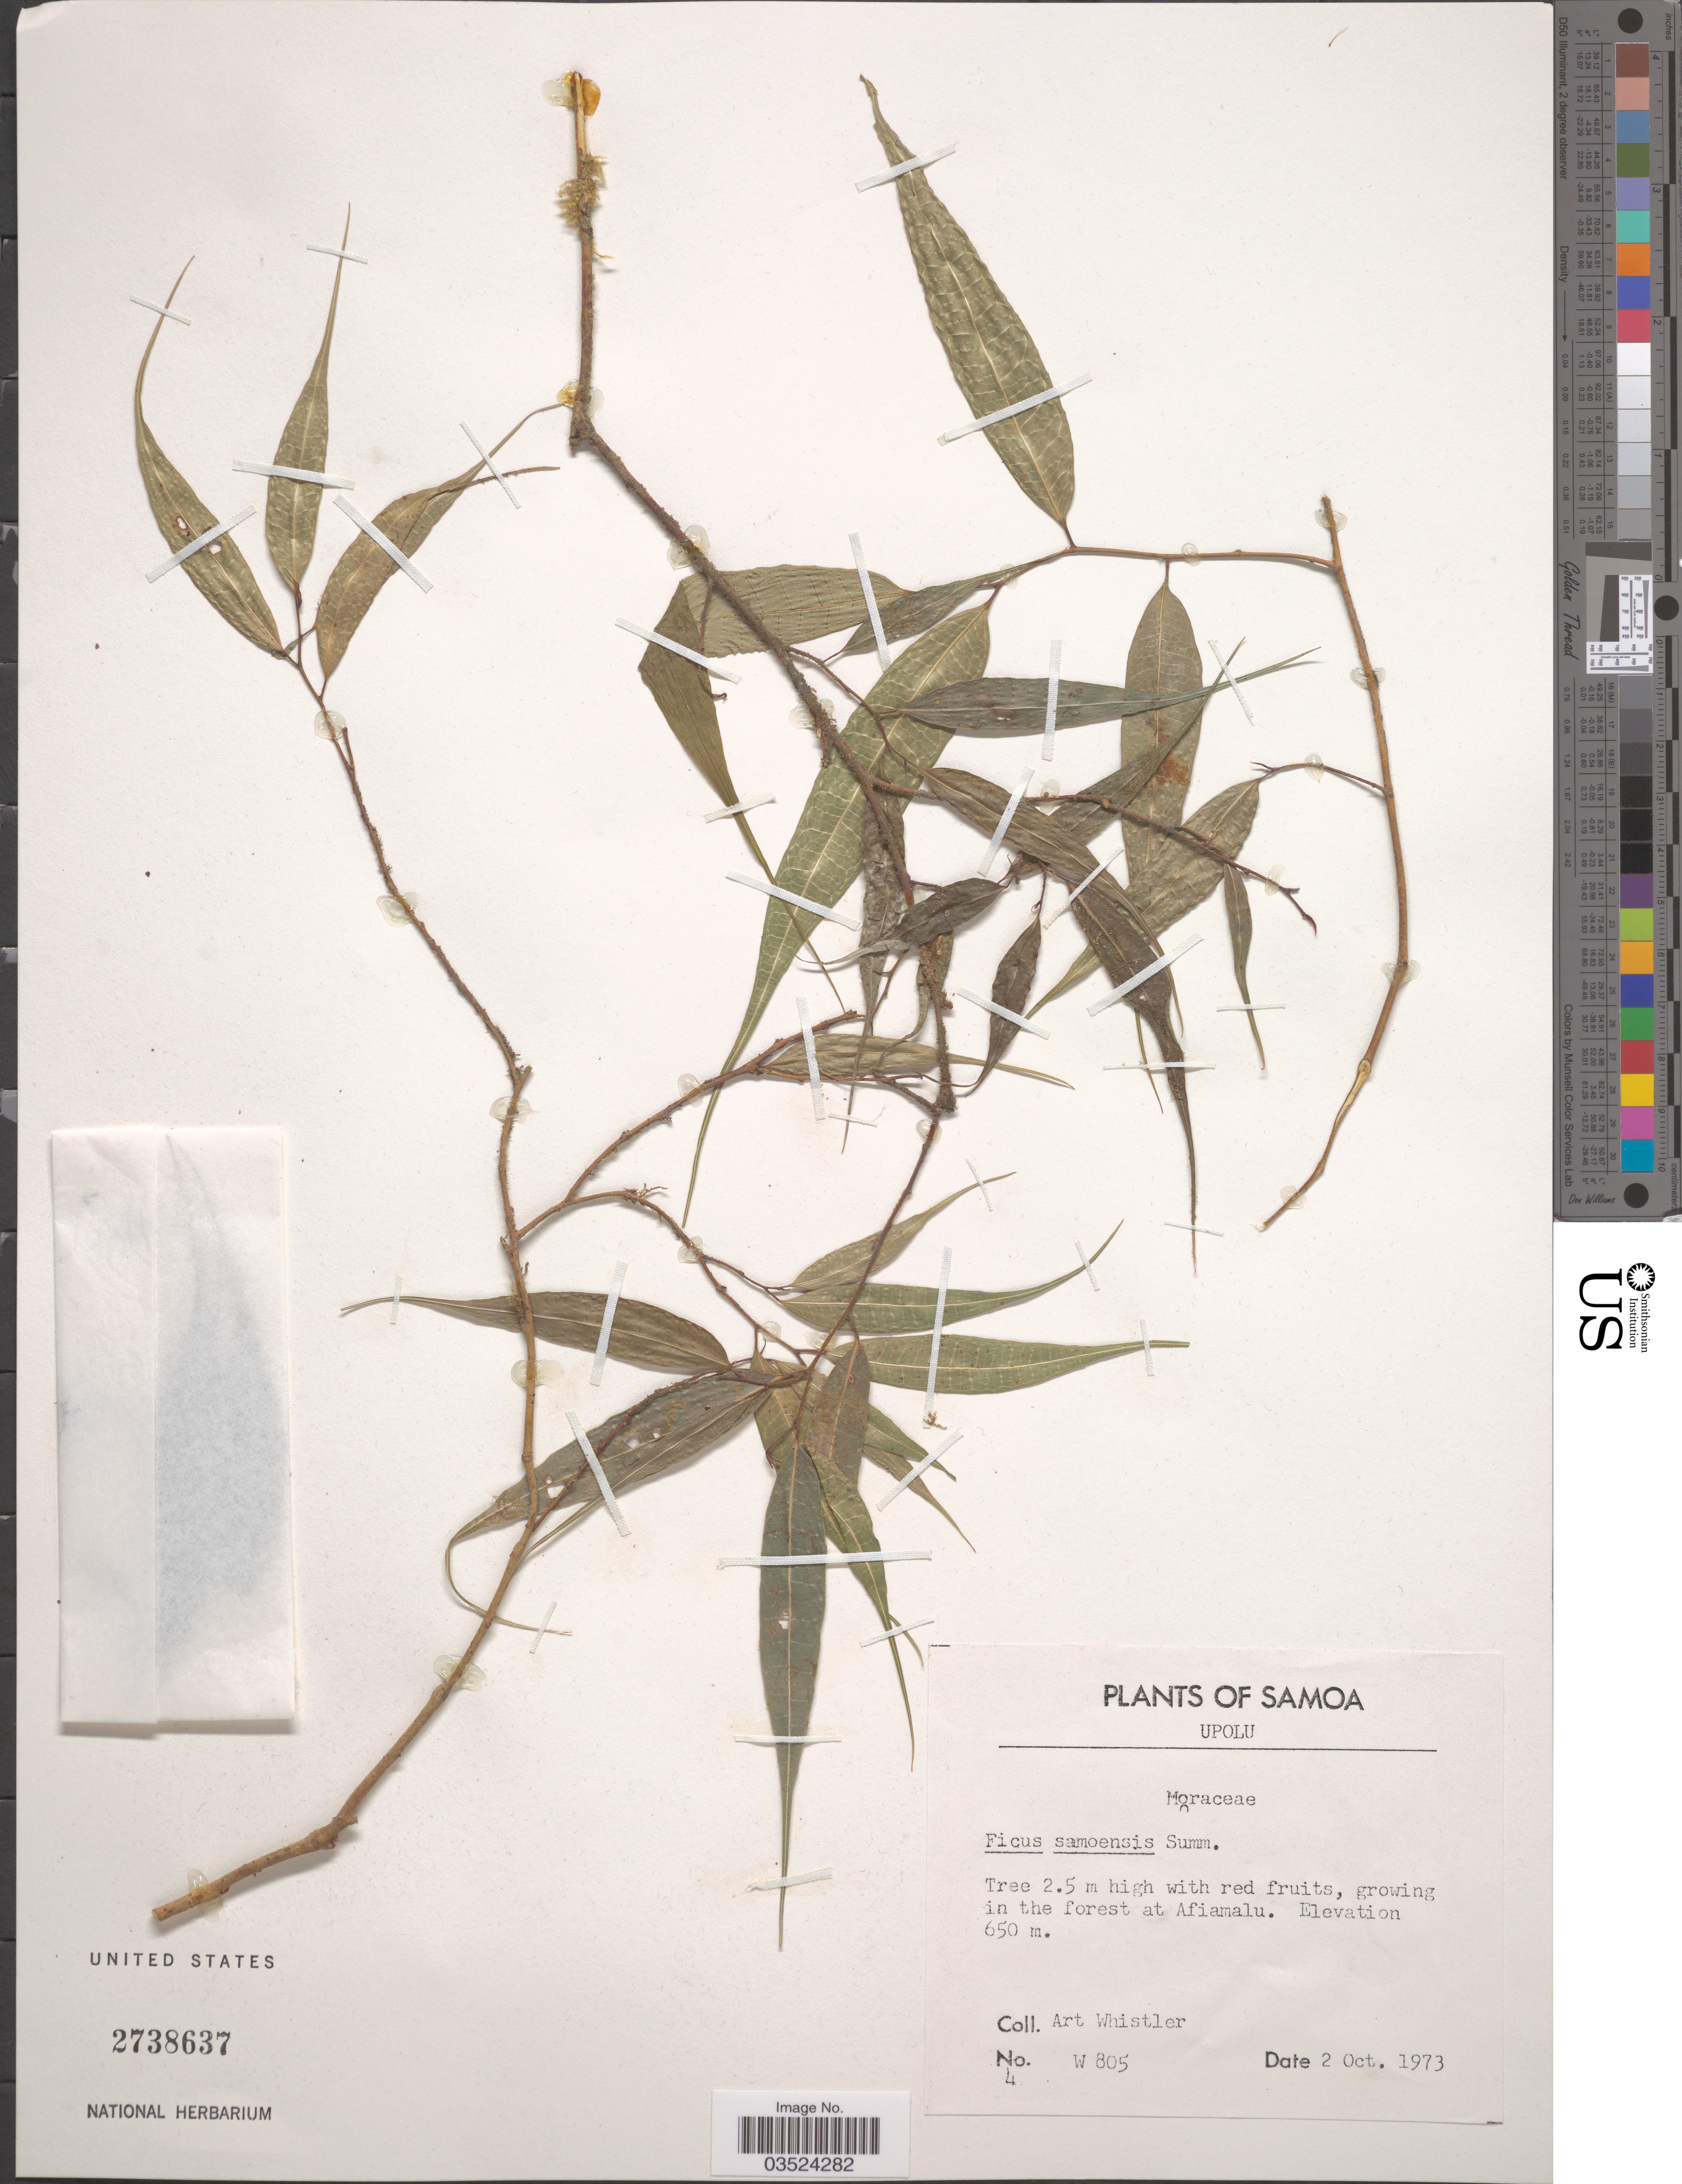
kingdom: Plantae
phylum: Tracheophyta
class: Magnoliopsida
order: Rosales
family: Moraceae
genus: Ficus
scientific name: Ficus samoensis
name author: Summerh.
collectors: A. Whistler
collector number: W 805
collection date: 1973-10-02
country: Samoa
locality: Samoa. Upolu. Growing in the forest at Afiamalu.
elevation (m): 650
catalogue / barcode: US 2738637